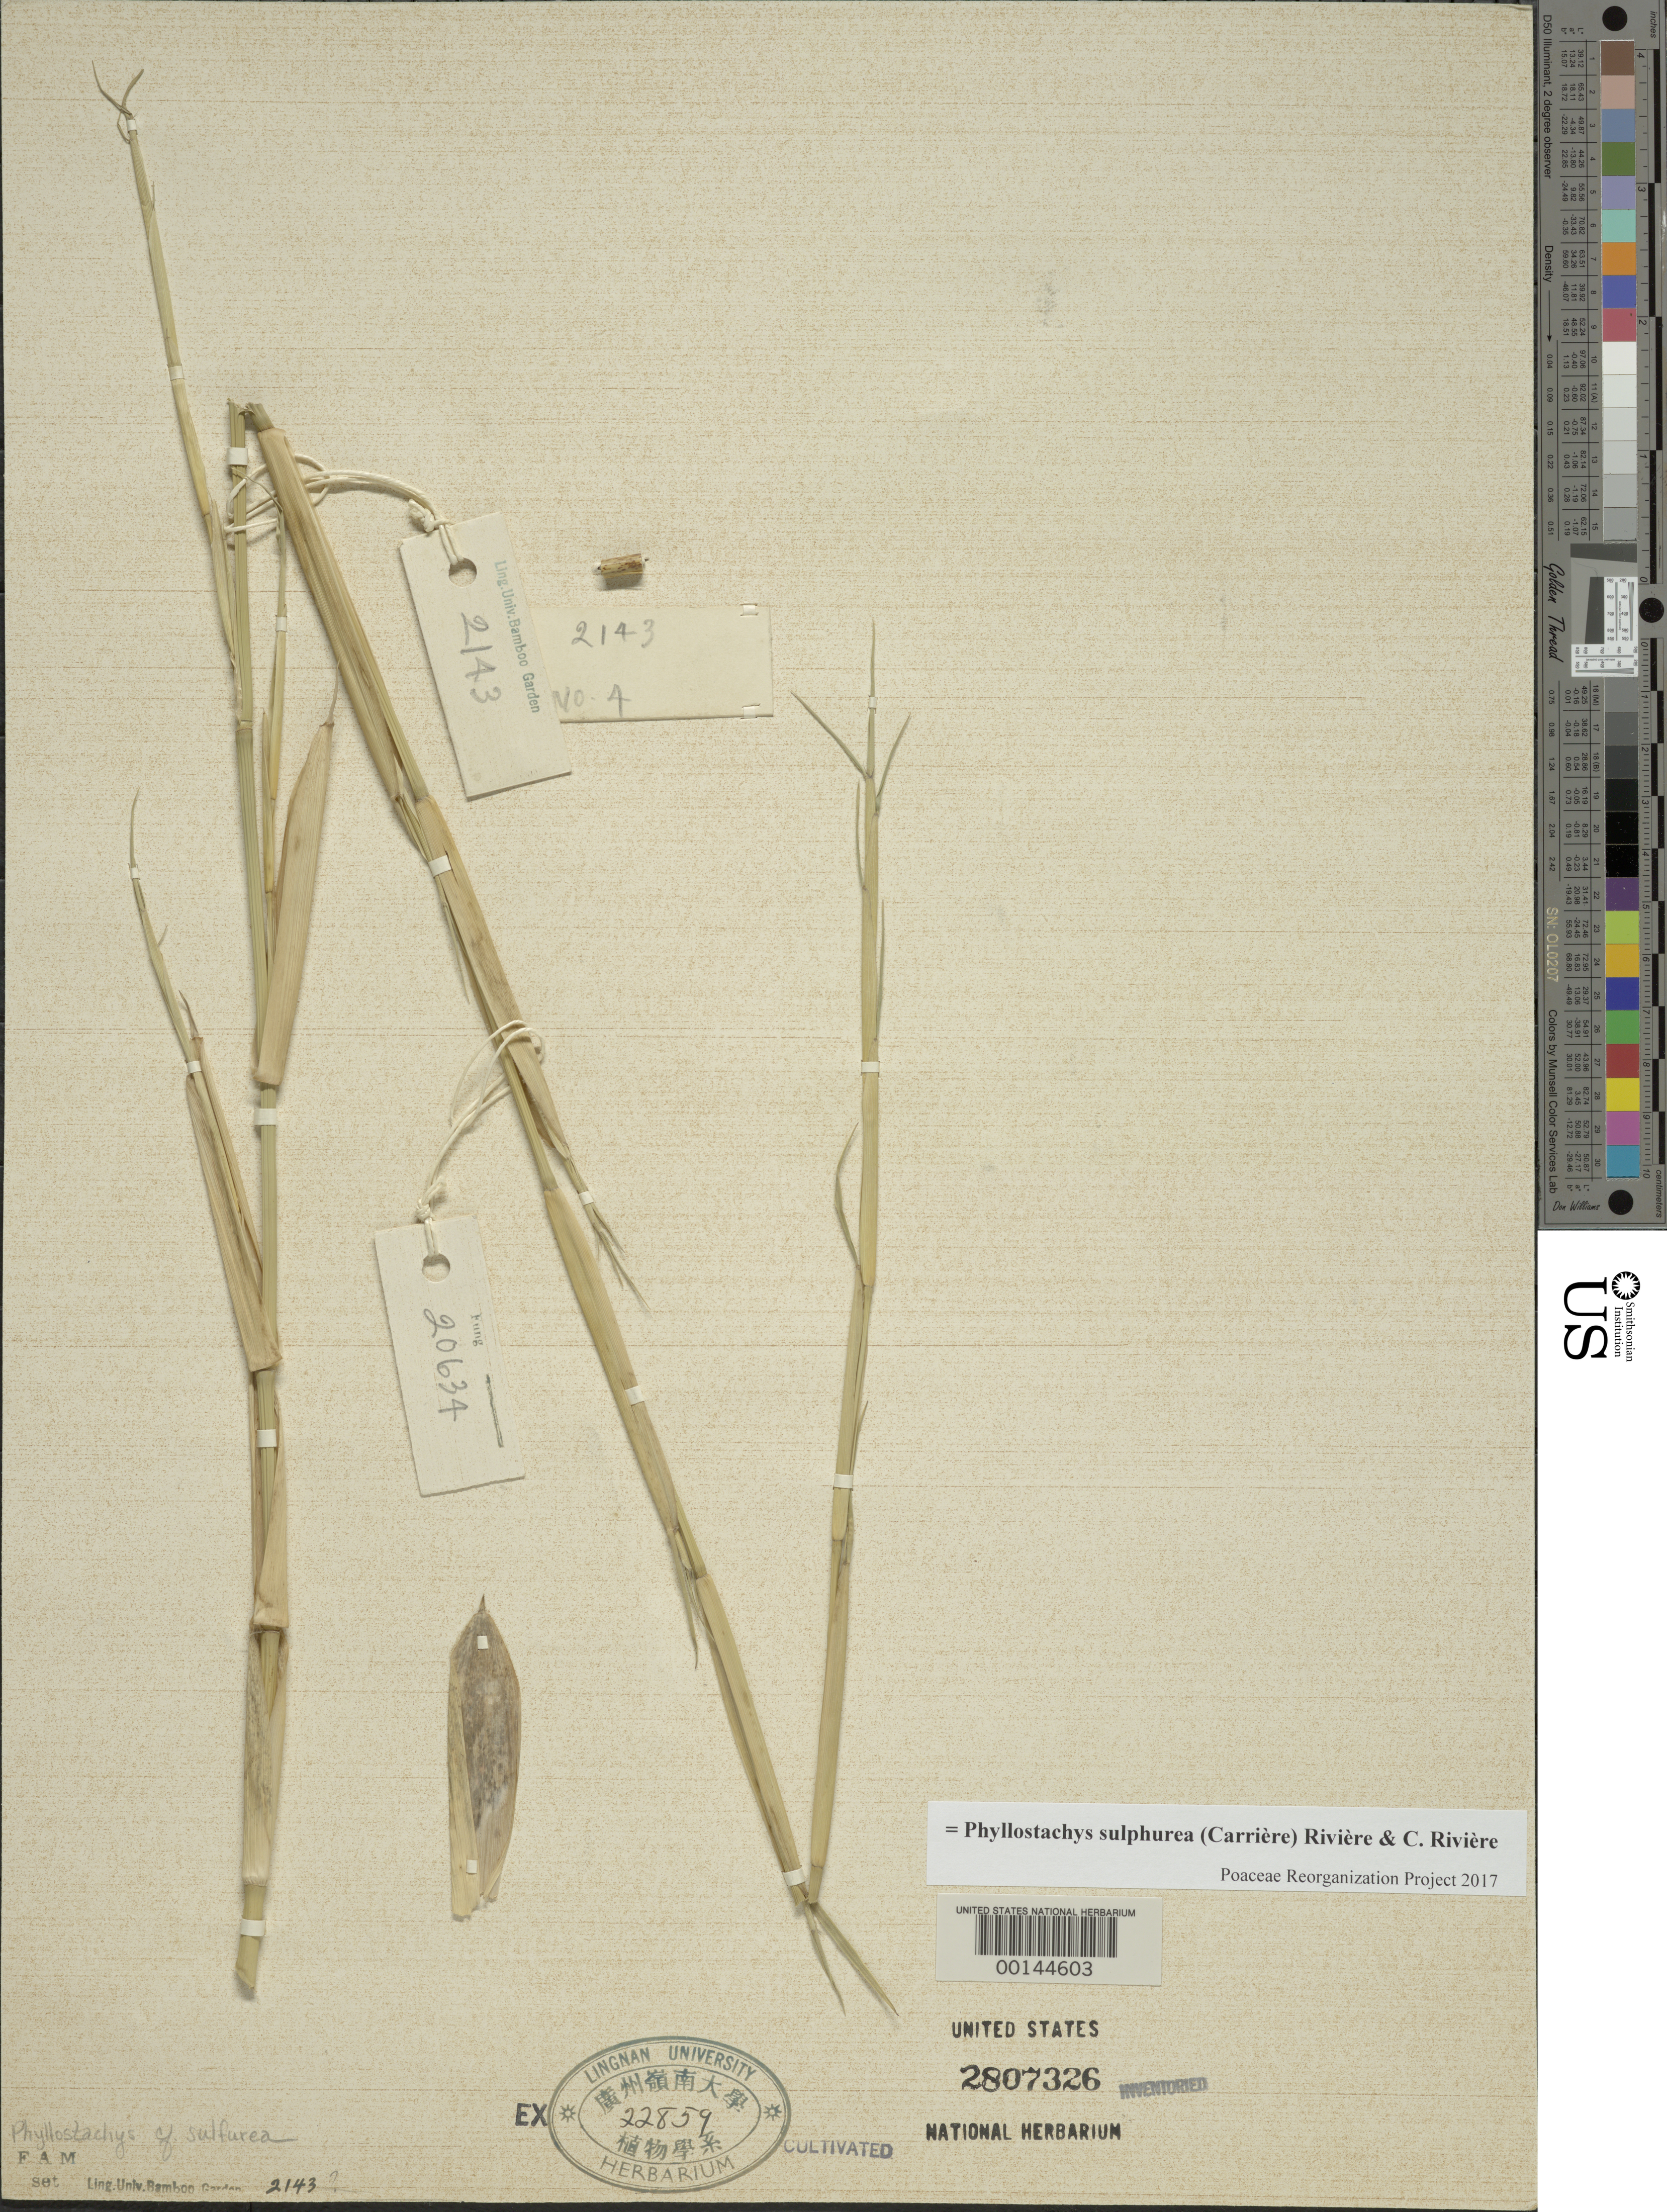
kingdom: Plantae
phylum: Tracheophyta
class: Liliopsida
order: Poales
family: Poaceae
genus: Phyllostachys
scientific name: Phyllostachys sulphurea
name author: (Carrière) Rivière & C. Rivière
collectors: H. L. Fung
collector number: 20634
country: China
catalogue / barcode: US 2807326